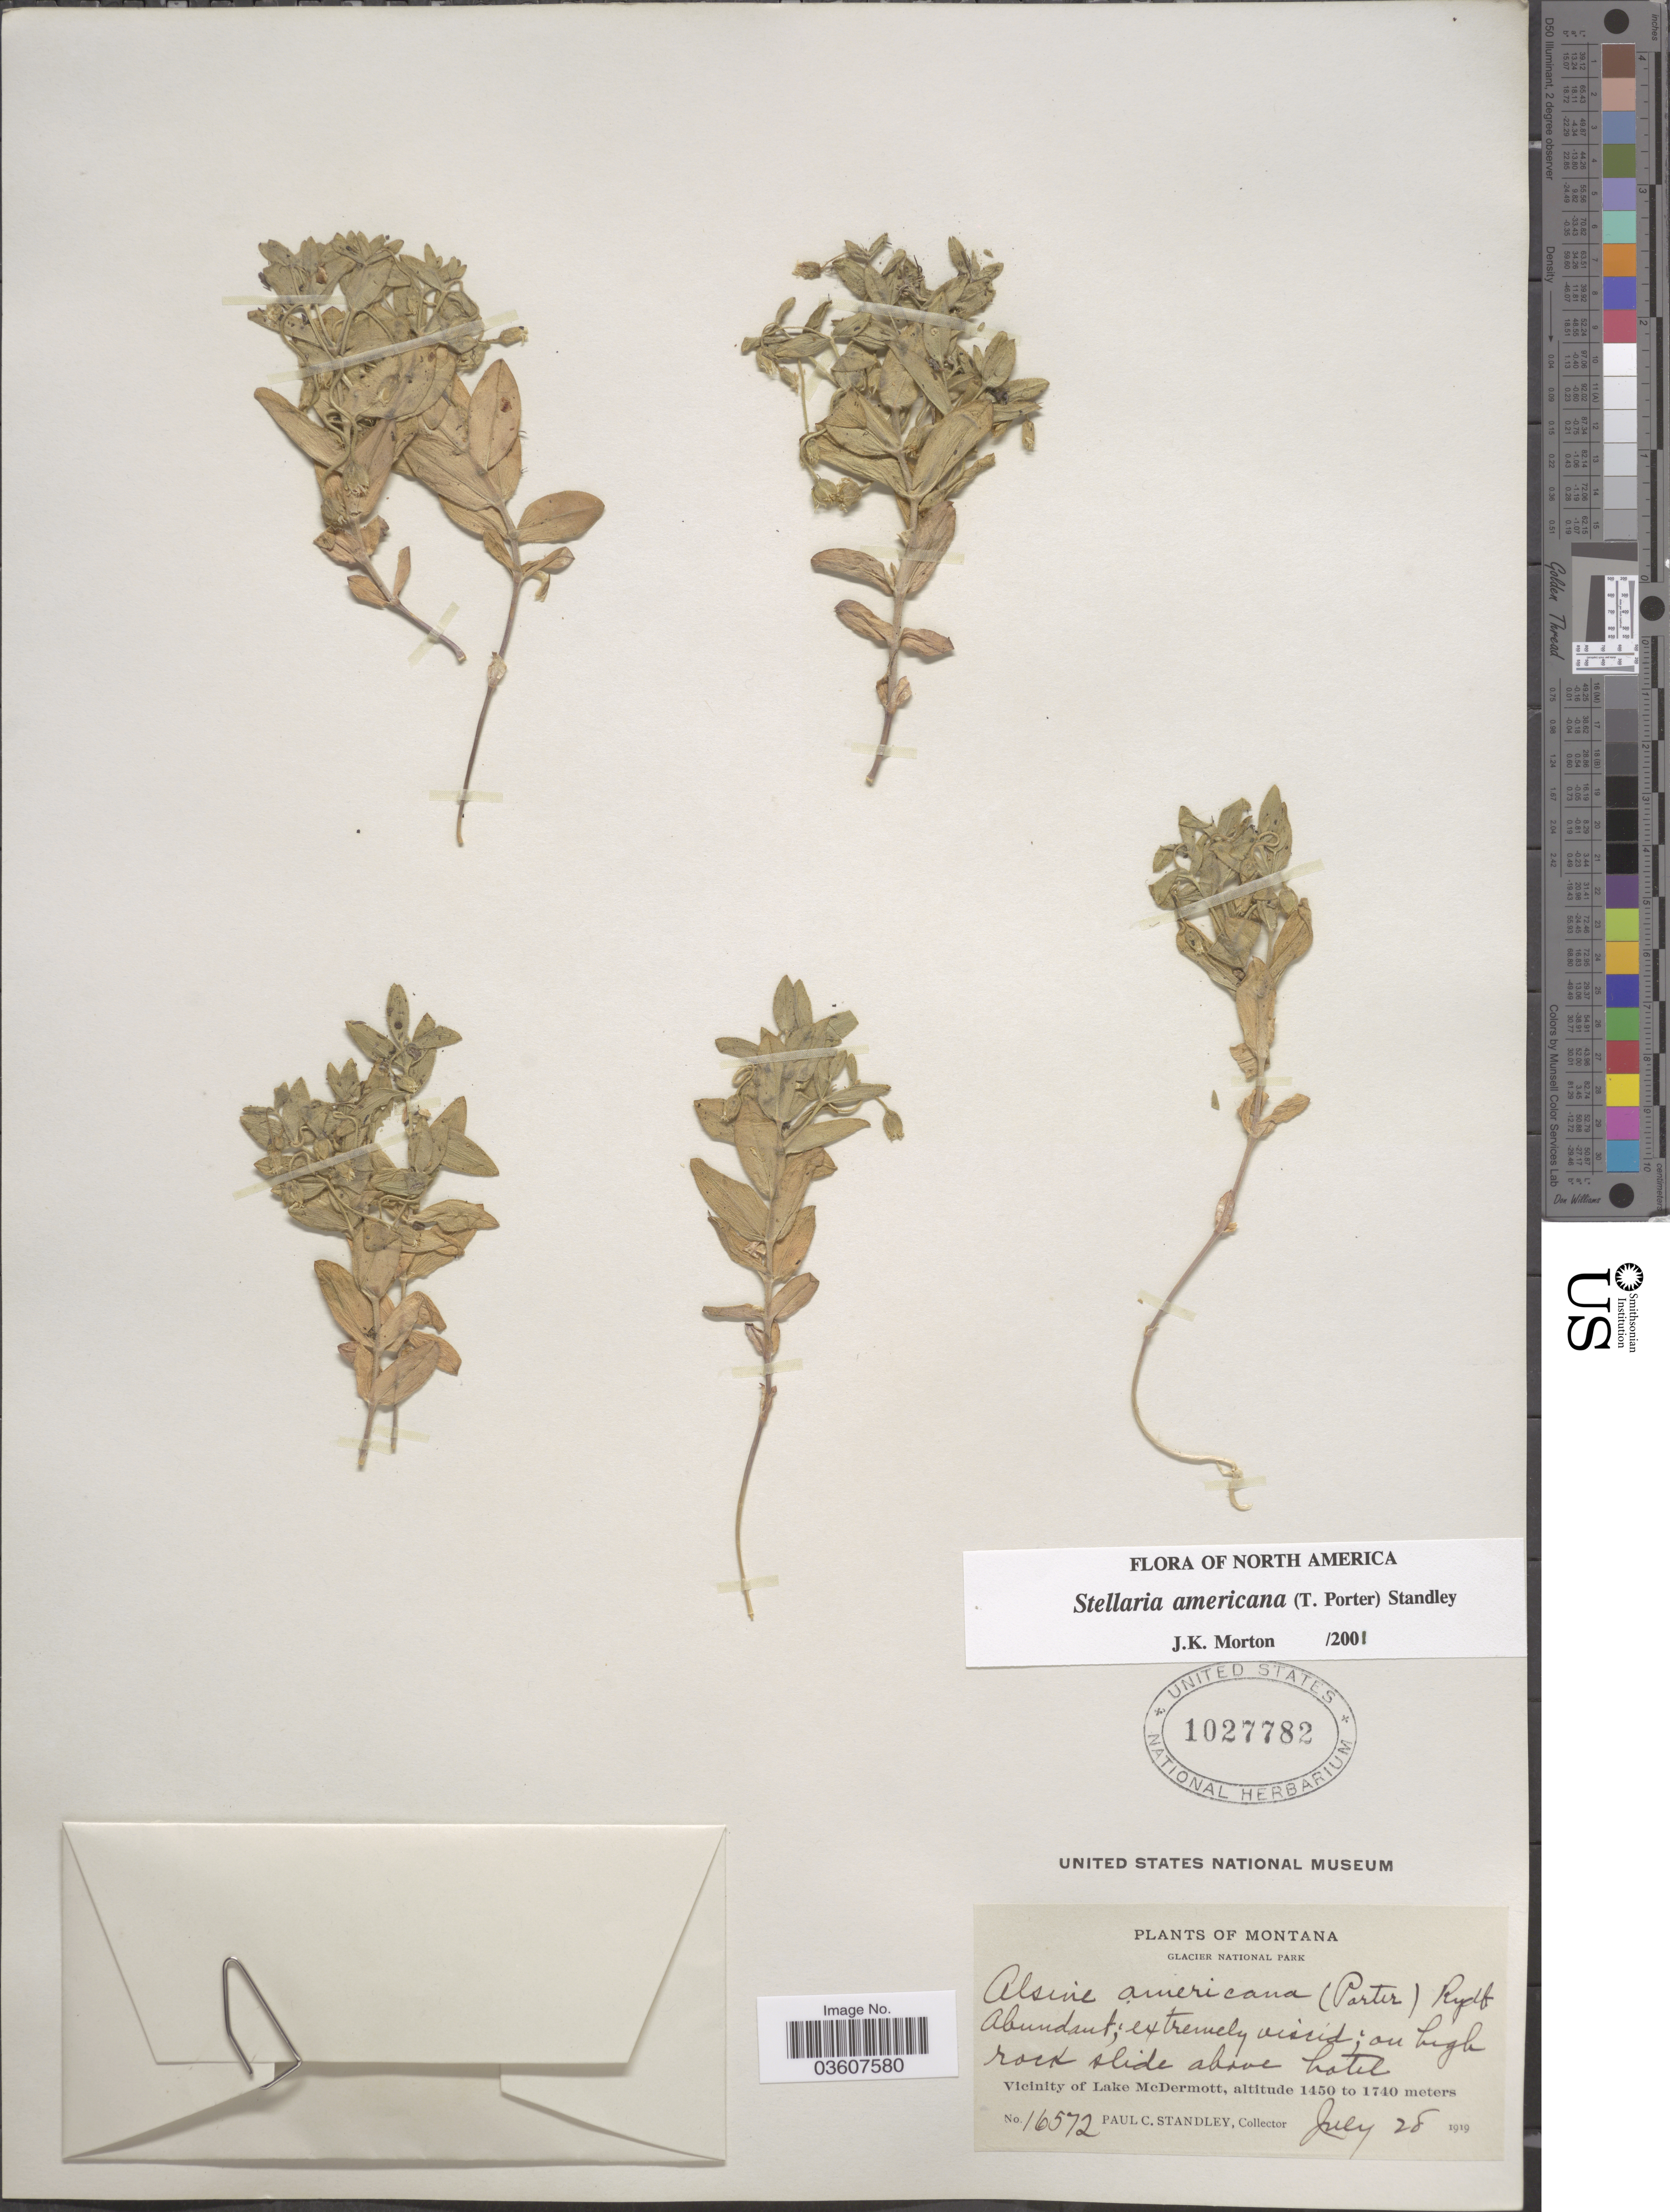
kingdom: Plantae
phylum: Tracheophyta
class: Magnoliopsida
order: Caryophyllales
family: Caryophyllaceae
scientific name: Hesperostellaria americana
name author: (Porter ex B.L. Rob.) Gang Yao et al.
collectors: P. C. Standley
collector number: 16572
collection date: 1919-07-28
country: United States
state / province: Montana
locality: Glacier National Park. Vicinity of Lake McDermott. On high rock slide above hotel.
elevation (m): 1450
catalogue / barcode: US 1027782